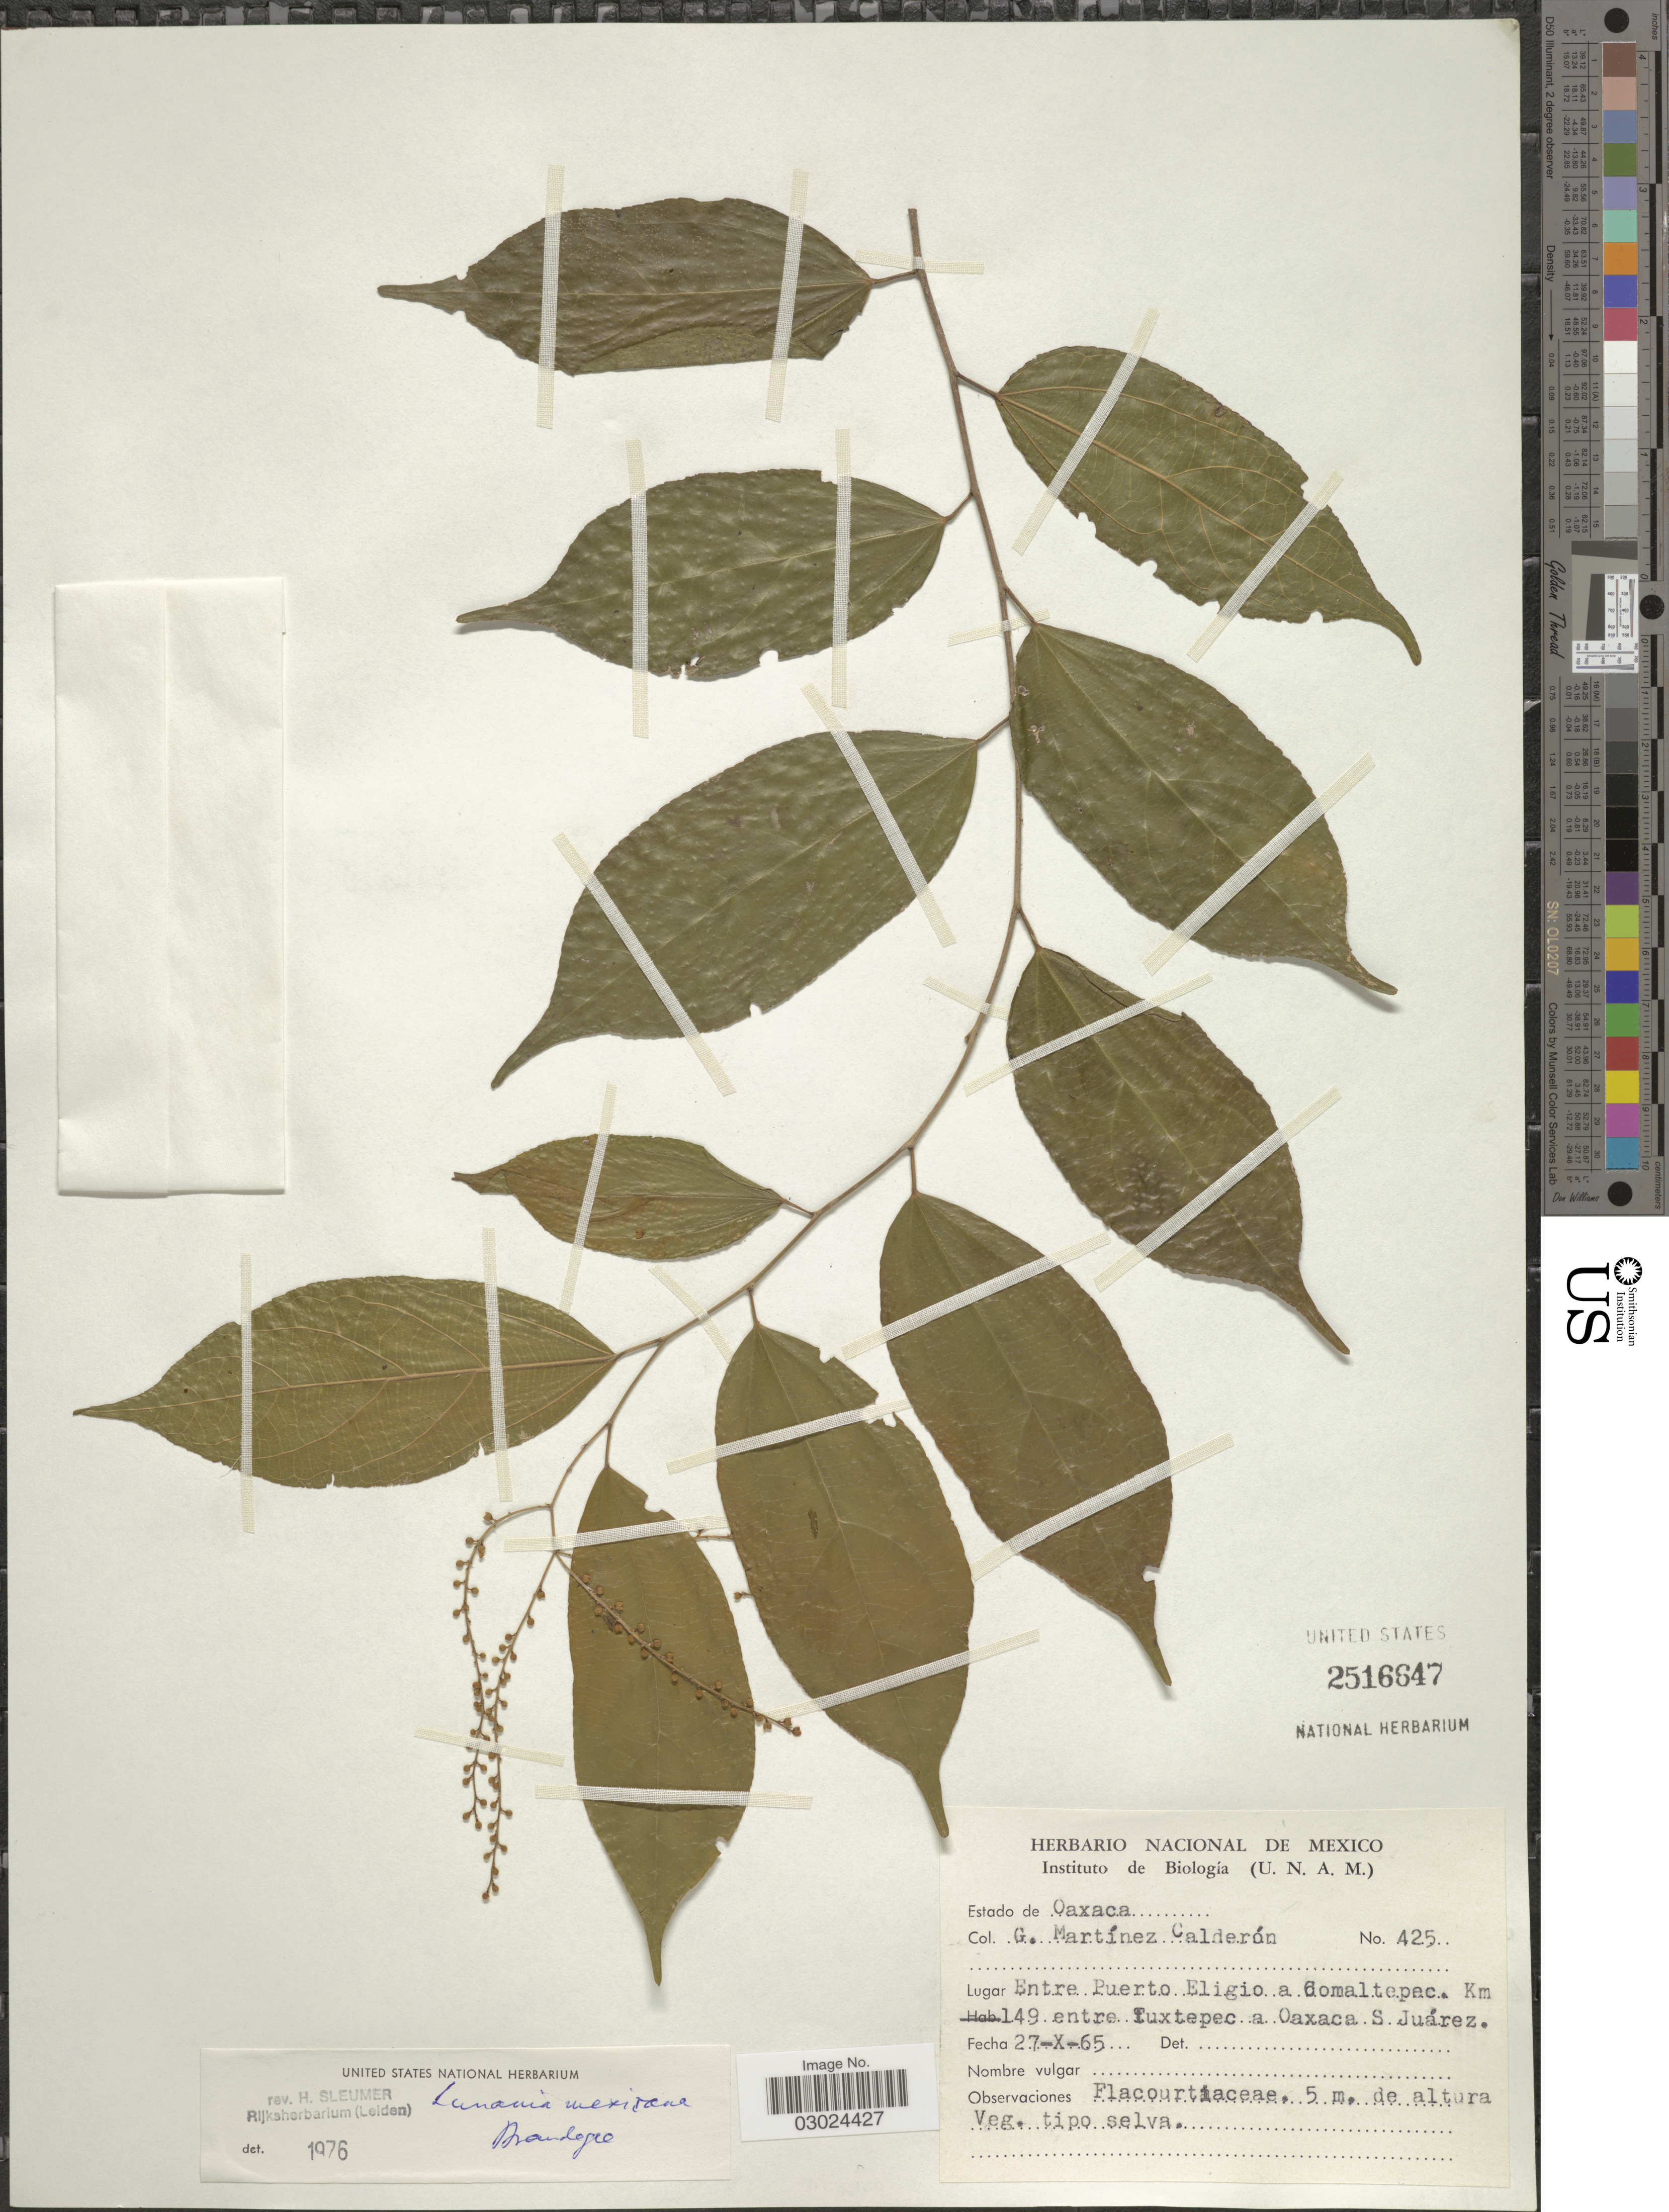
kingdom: Plantae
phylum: Tracheophyta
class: Magnoliopsida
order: Malpighiales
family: Salicaceae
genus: Lunania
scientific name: Lunania mexicana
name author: Brandegee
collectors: G. Martínez Calderón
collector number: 425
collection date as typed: Transcribed d/m/y: 27/10/65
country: Mexico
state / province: Oaxaca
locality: Estado de Oaxaca. Entre Puerto Eligio a Comaltepec. Km 149 entre Tuxtepec a Oaxaca S Juárez.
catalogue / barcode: US 2516647